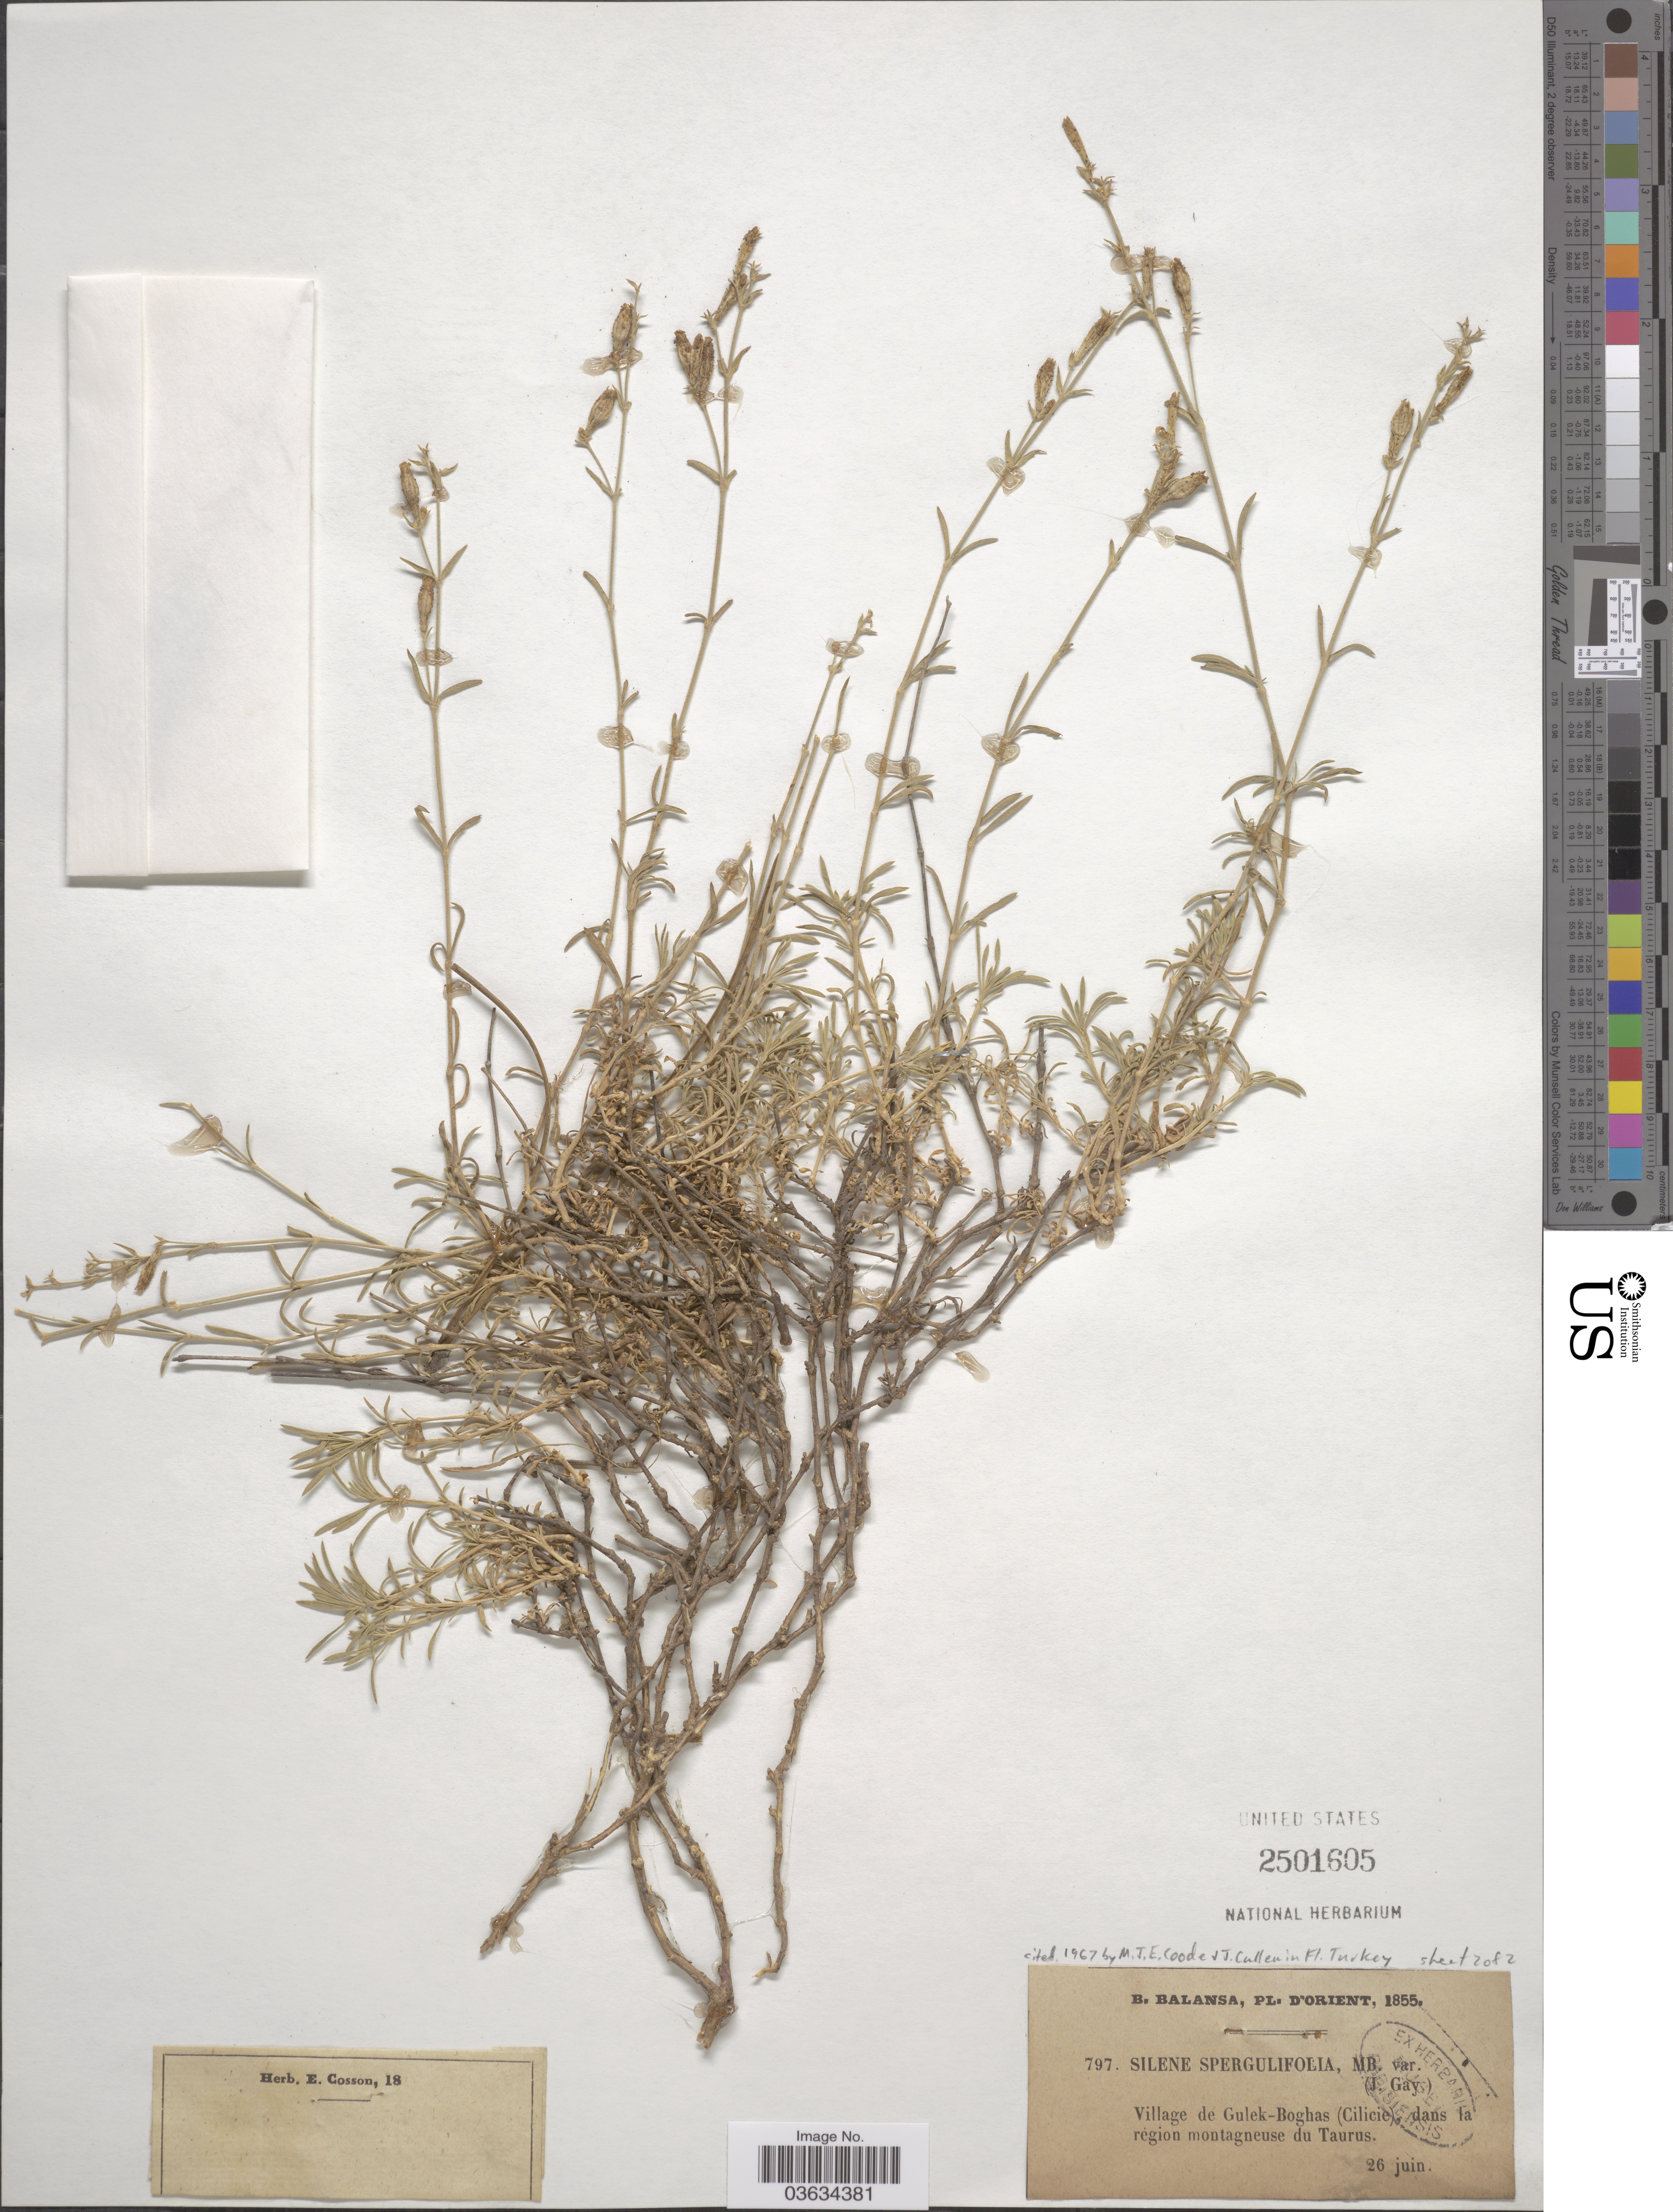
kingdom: Plantae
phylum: Tracheophyta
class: Magnoliopsida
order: Caryophyllales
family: Caryophyllaceae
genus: Silene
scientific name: Silene spergulifolia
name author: (Willd.) M. Bieb.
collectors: B. Balansa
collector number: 797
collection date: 1855-06-26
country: Turkey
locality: D'Orient. Village de Gulek-Boghas (Cilicie), dans la région montagneuse du Taurus.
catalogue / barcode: US 2501605